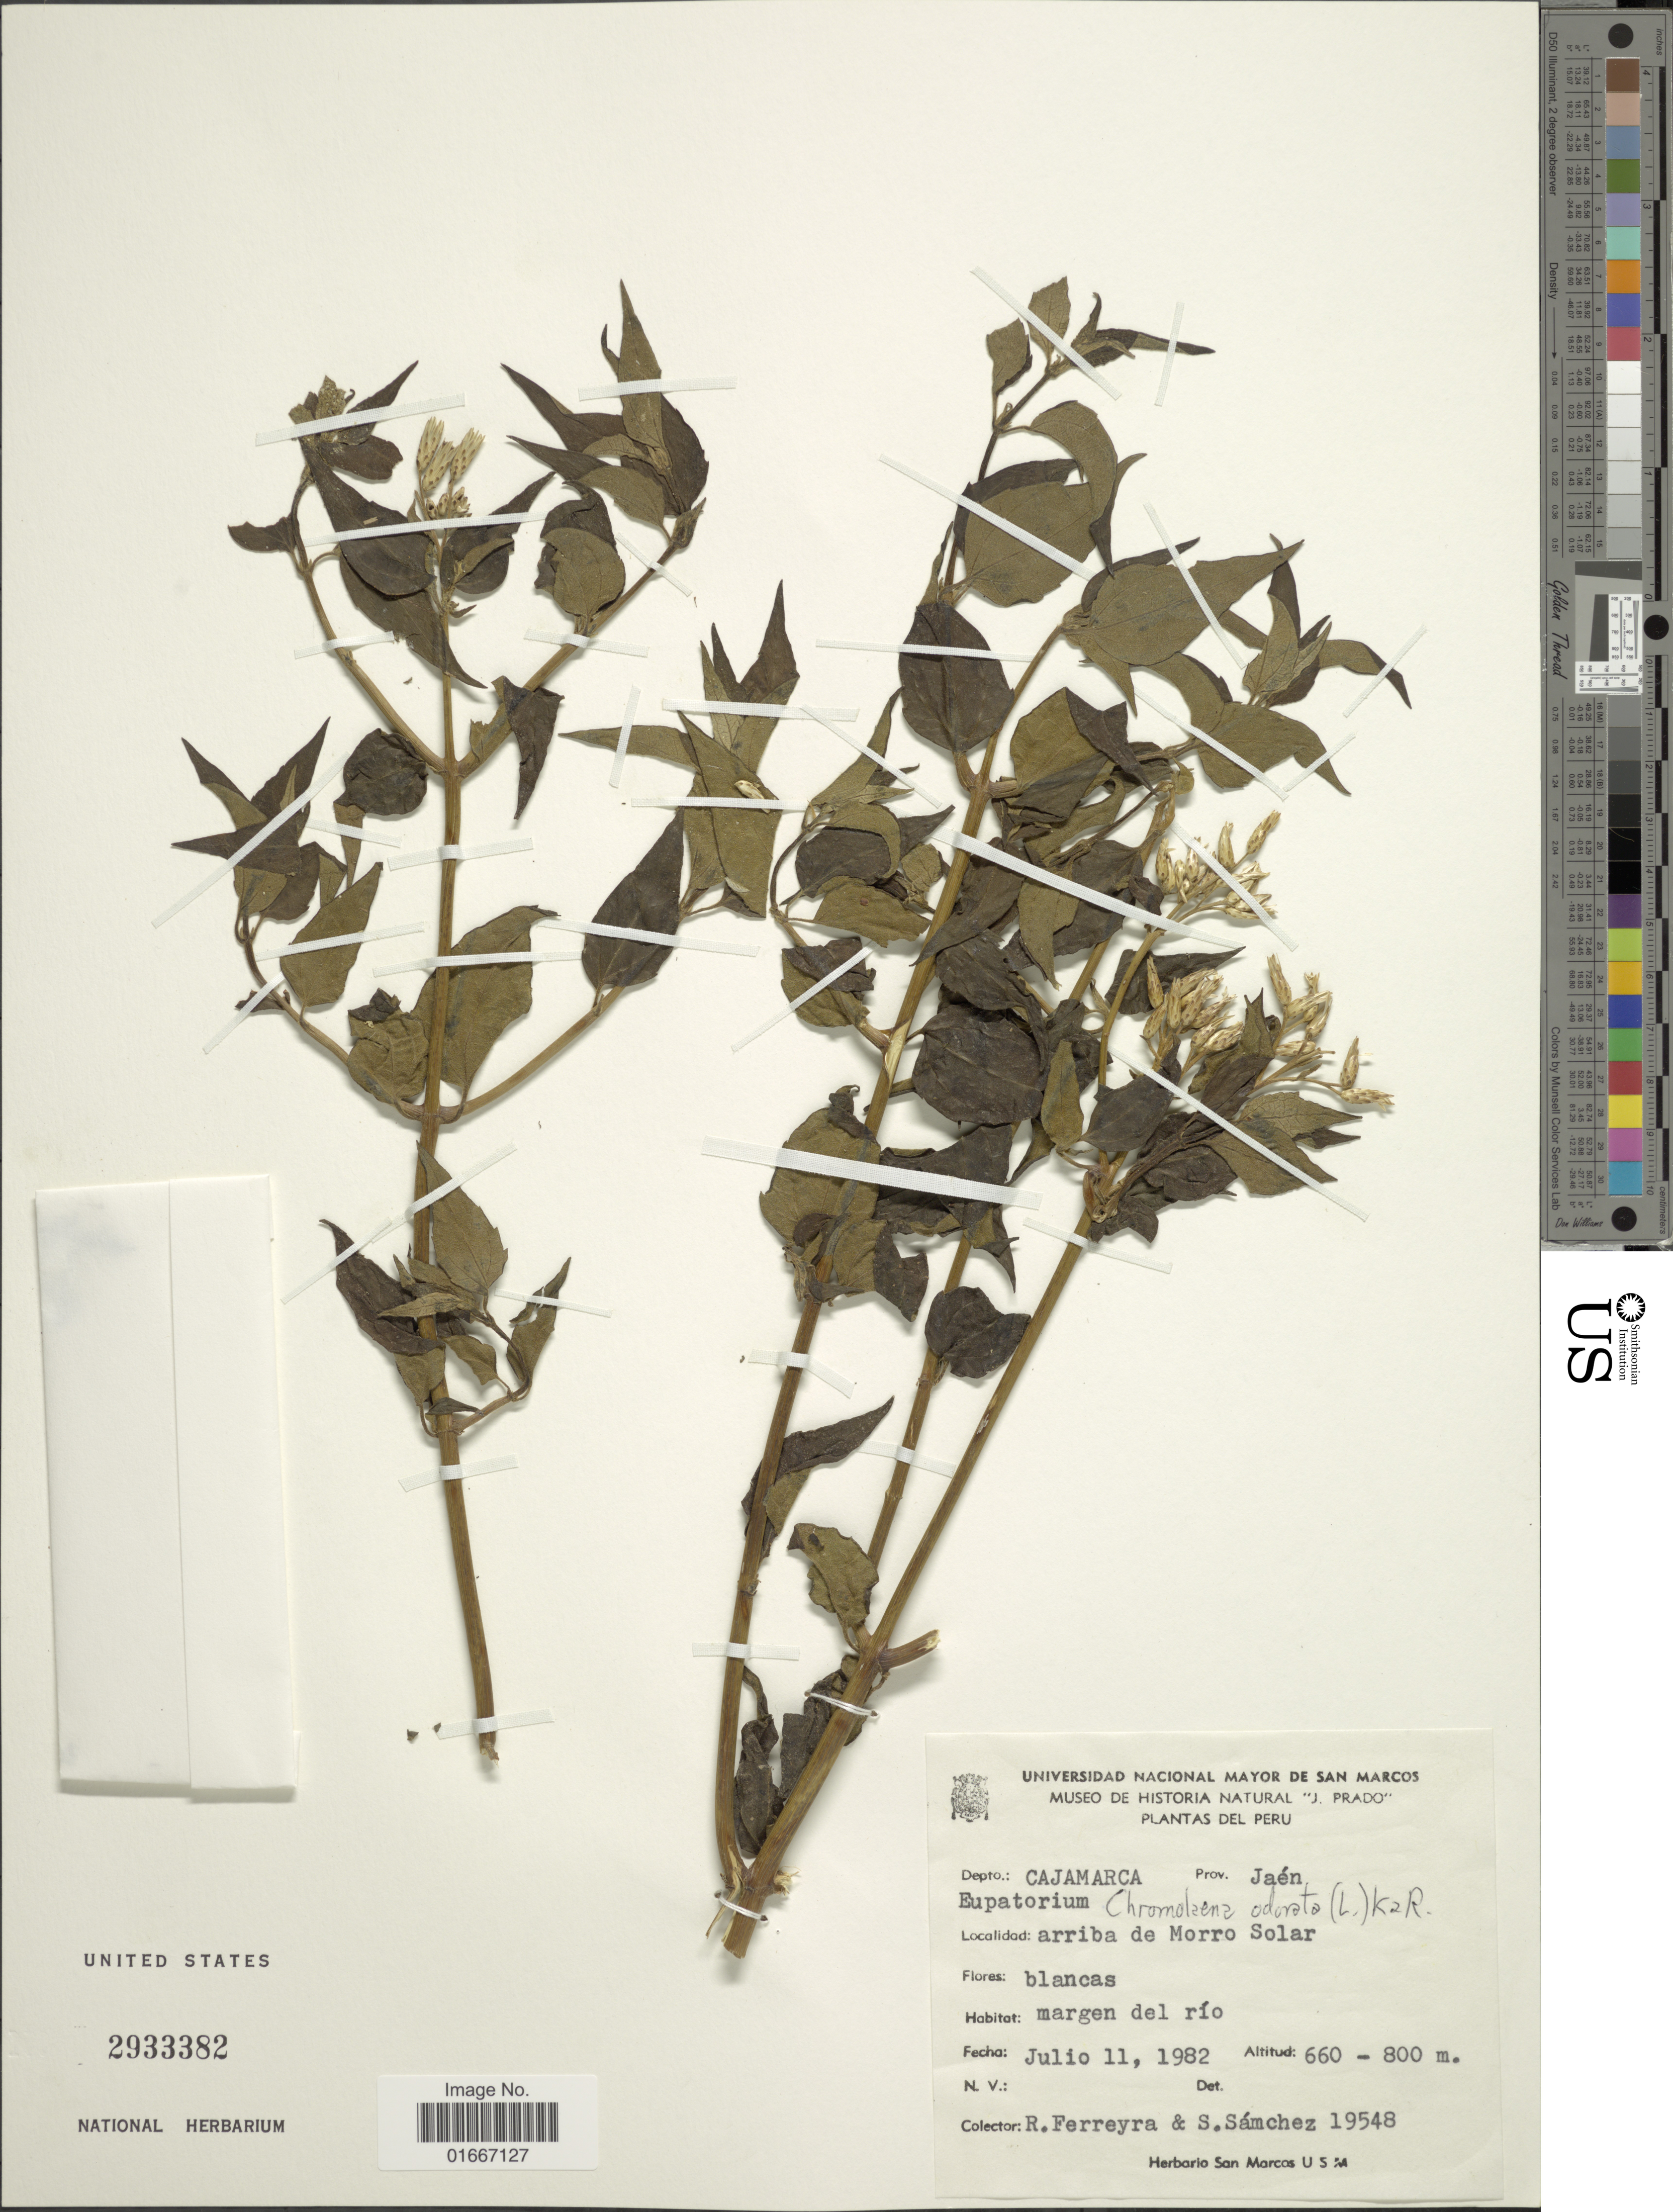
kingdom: Plantae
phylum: Tracheophyta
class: Magnoliopsida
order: Asterales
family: Asteraceae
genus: Chromolaena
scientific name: Chromolaena odorata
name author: (L.) R.M. King & H. Rob.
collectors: R. A. Ferreyra & S. Sanchez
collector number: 19548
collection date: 1982-07-11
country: Peru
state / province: Cajamarca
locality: Peru. Depto.: Cajamarca. Prov. Jaen. arriba de Morro Solar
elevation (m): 660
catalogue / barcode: US 2933382